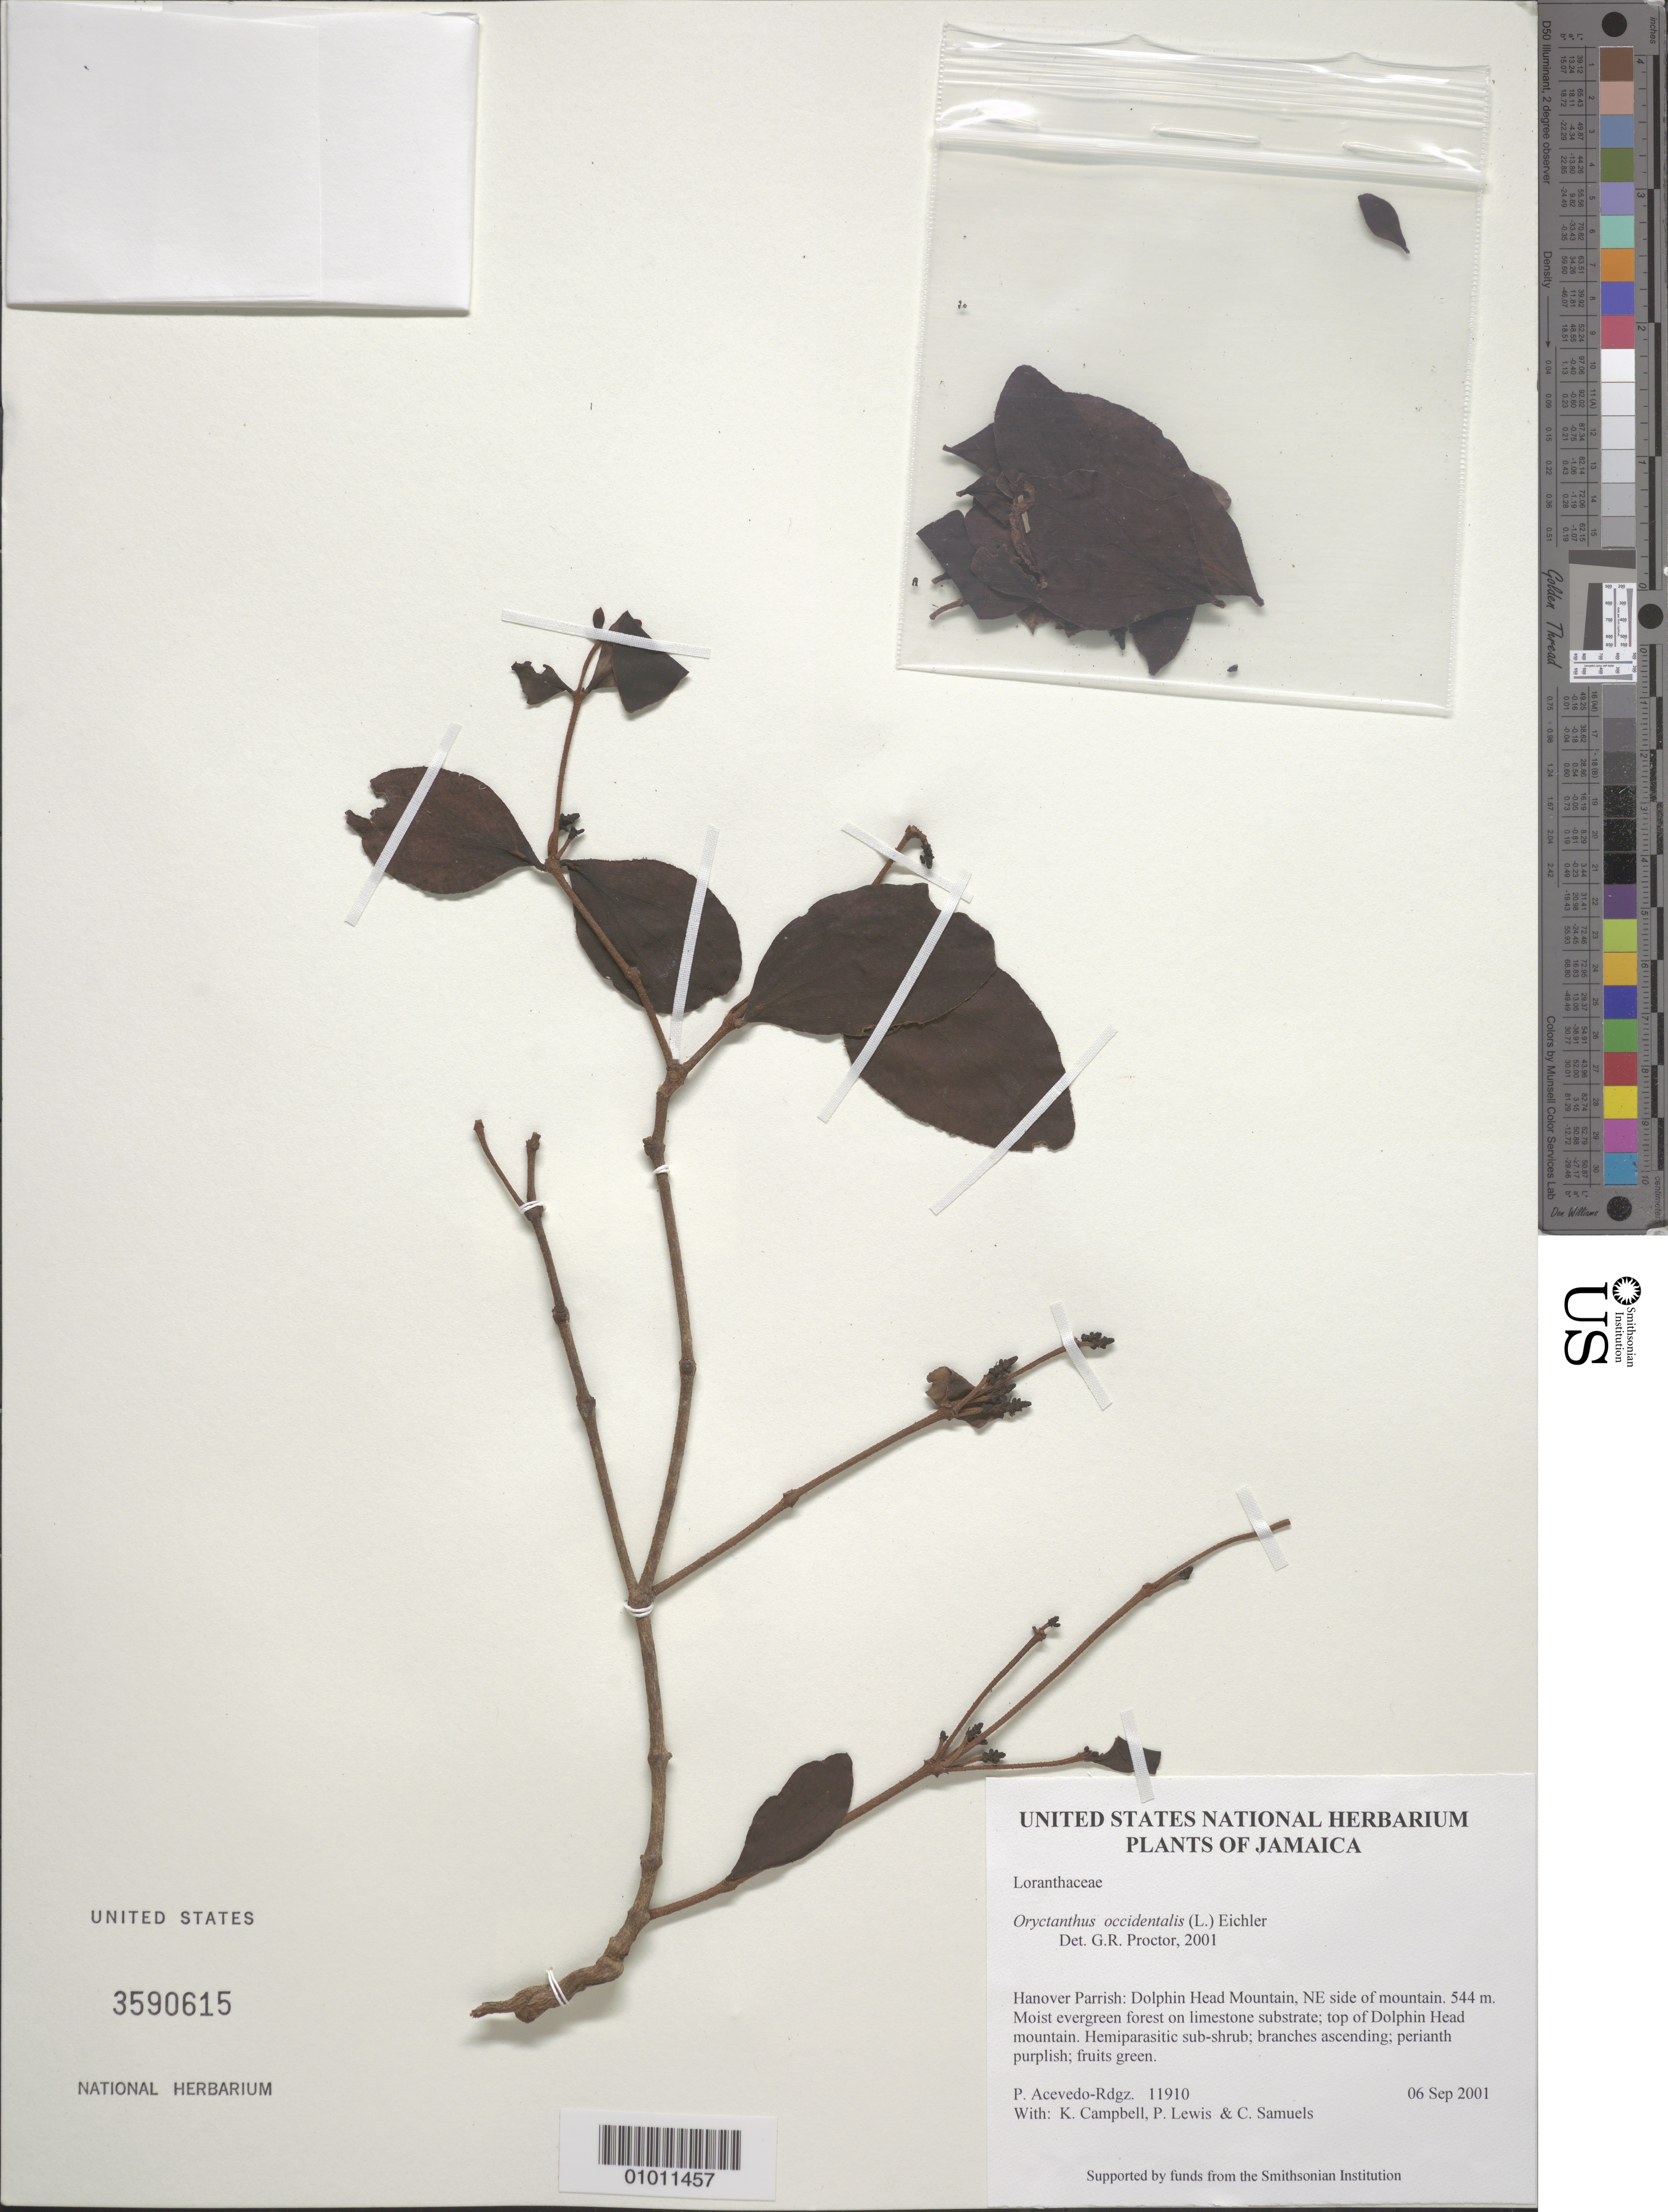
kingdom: Plantae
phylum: Tracheophyta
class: Magnoliopsida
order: Santalales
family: Loranthaceae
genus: Oryctanthus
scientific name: Oryctanthus occidentalis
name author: (L.) Eichler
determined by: Proctor, G. R.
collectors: P. Acevedo-Rodr., K. Campbell, P. Lewis & C. Samuels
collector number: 11910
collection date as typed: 06 Sep 2001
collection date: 2001-09-06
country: Jamaica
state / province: Hanover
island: Jamaica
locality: Hanover Parrish: Dolphin Head Mountain, NE side of mountain.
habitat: Moist evergreen forest on limestone substrate; top of Dolphin Head mountain.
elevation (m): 544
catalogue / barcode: US 3590615